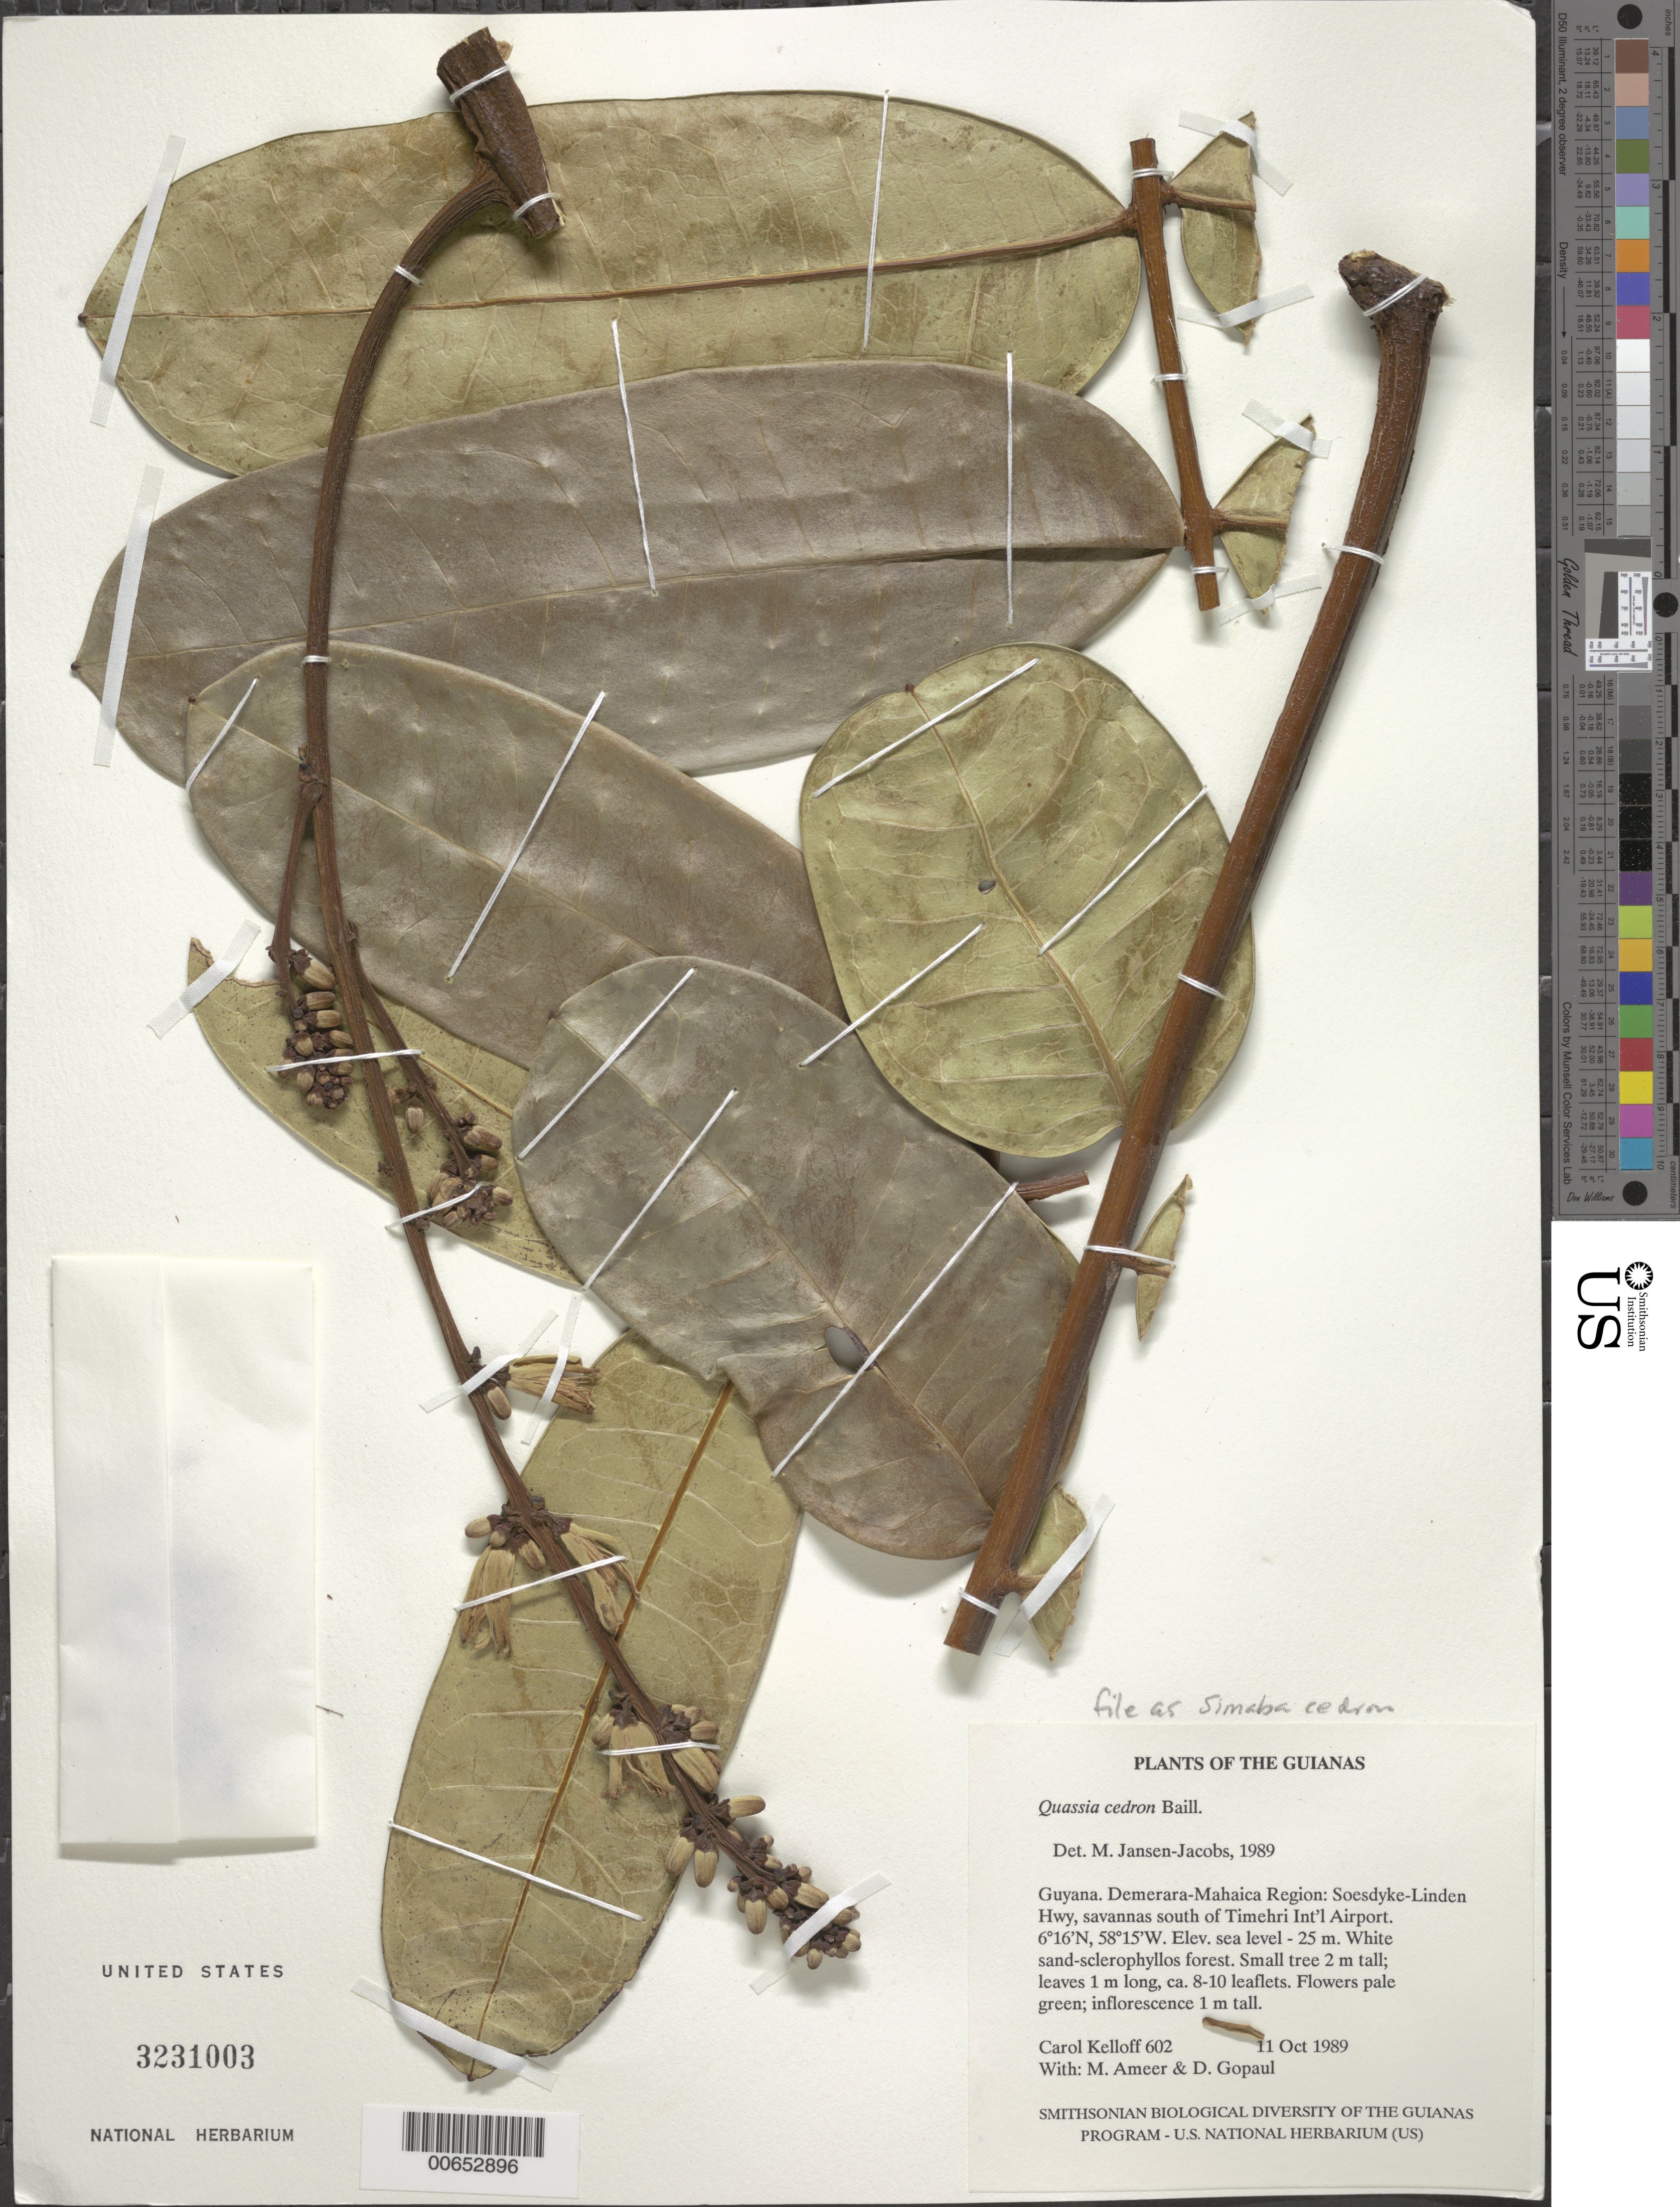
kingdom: Plantae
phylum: Tracheophyta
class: Magnoliopsida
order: Sapindales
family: Simaroubaceae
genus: Homalolepis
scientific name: Homalolepis cedron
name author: (Planch.) Devecchi & Pirani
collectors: C. L. Kelloff, M. Ameer & D. Gopaul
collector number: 602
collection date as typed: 11 October 1989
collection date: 1989-10-11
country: Guyana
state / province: Demerara-Mahaica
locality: Soesdyke-Linden Hwy, S of Timehri Int'l Airport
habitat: White sand savanna - sclerophyllous forest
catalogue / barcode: US 3231003